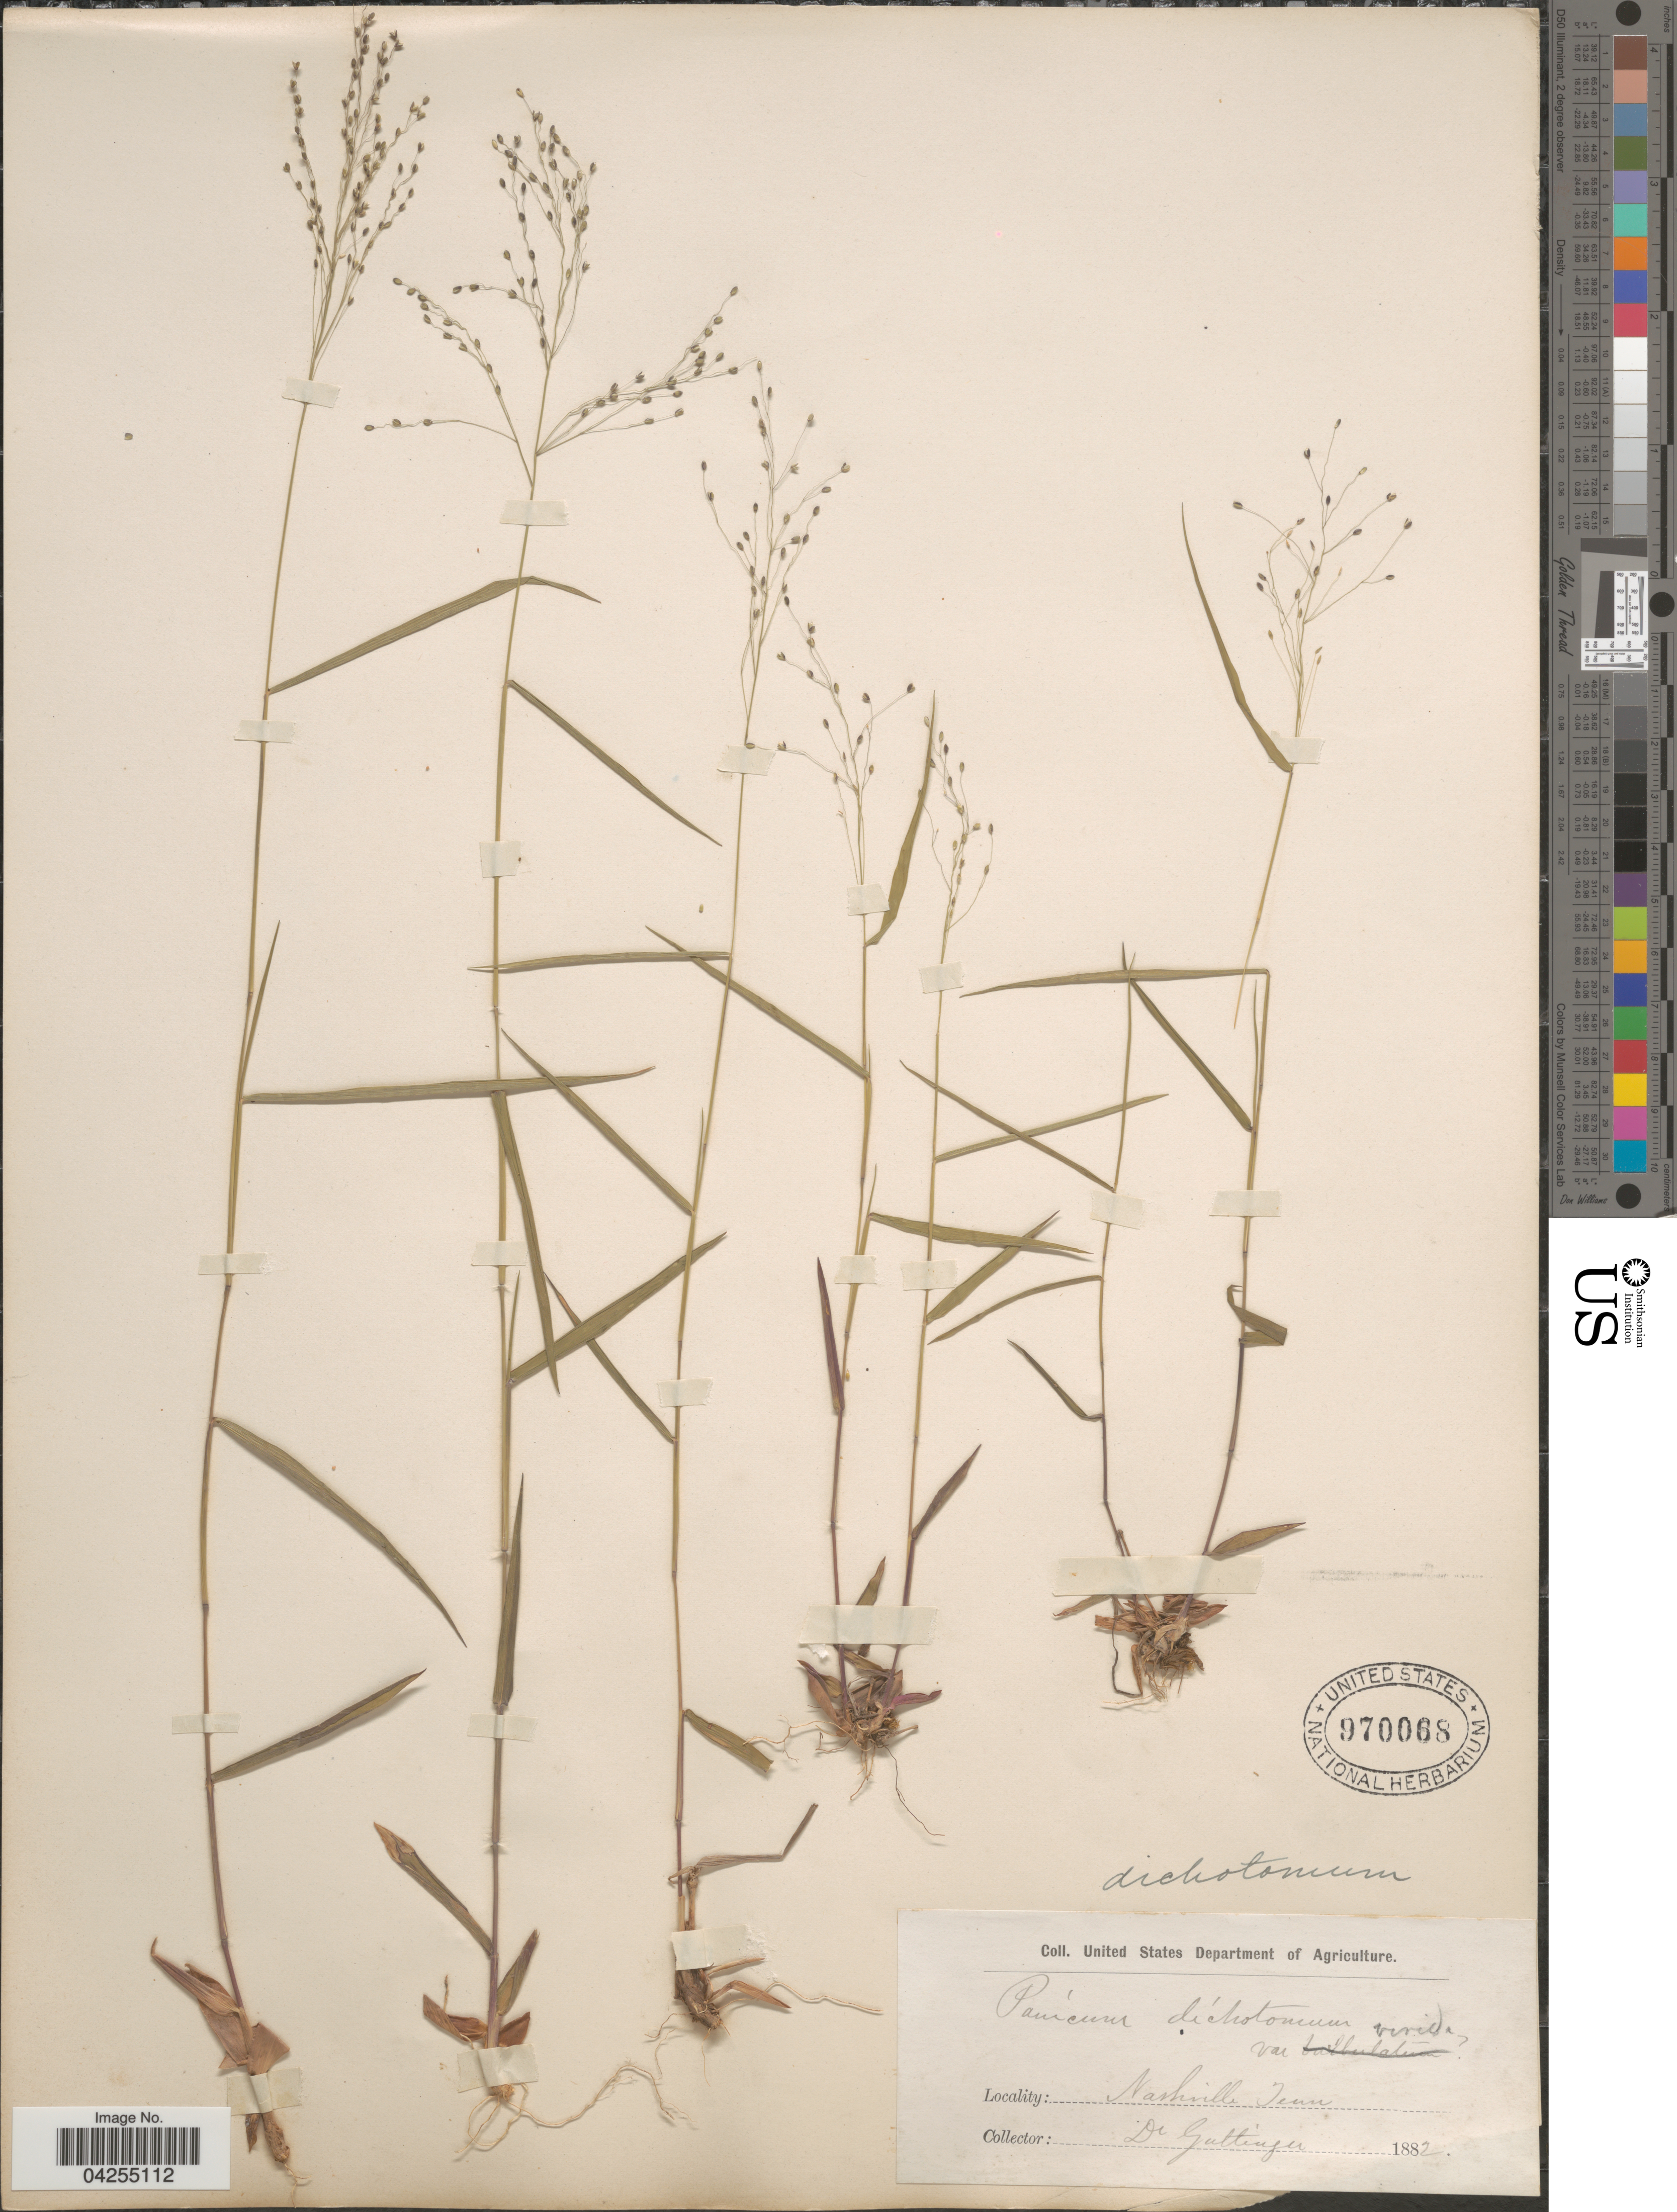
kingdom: Plantae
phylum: Tracheophyta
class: Liliopsida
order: Poales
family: Poaceae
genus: Dichanthelium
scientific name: Dichanthelium dichotomum var. dichotomum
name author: (L.) Gould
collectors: Gattinger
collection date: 1882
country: United States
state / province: Tennessee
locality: Nashville.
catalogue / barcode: US 970068